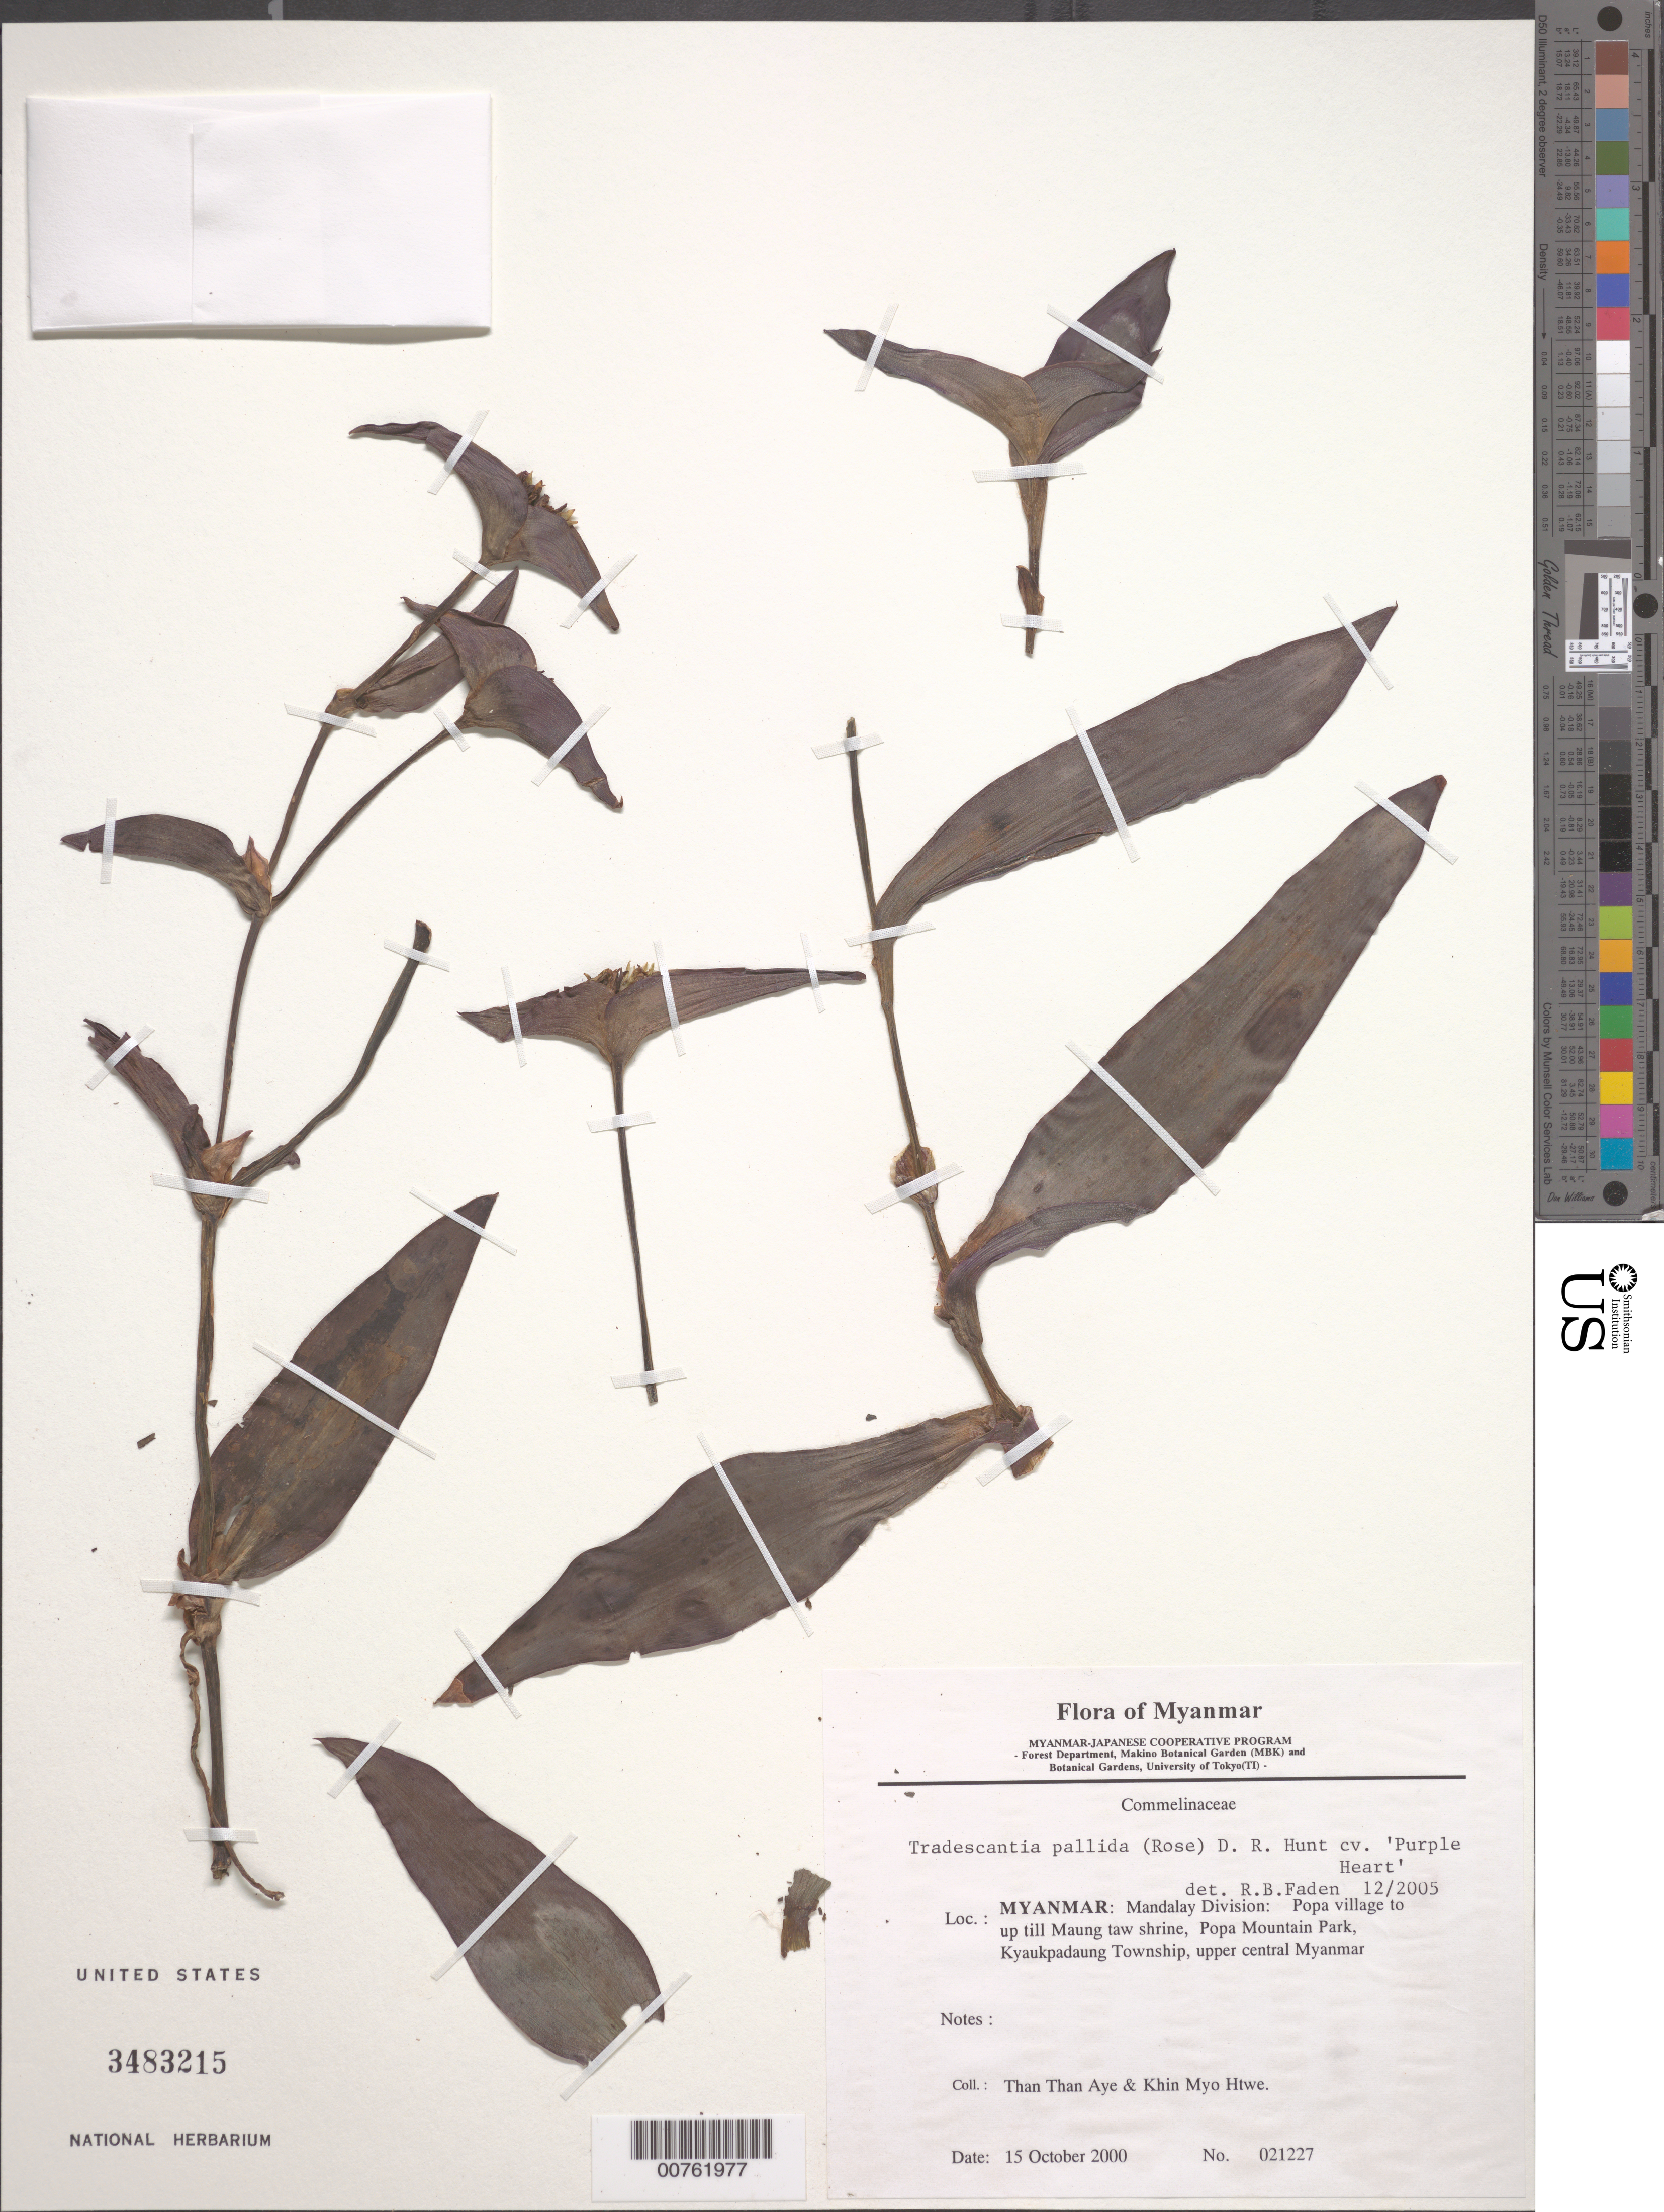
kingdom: Plantae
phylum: Tracheophyta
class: Liliopsida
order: Commelinales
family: Commelinaceae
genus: Tradescantia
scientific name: Tradescantia pallida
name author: (Rose) D.R. Hunt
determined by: Faden, Robert B., (US), Smithsonian Institution - National Museum of Natural History (UNITED STATES)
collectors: T. Aye et al.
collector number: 21227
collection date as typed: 15 Oct 2000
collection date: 2000-10-15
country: Myanmar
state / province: Mandalay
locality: Popa village to up till Maung taw shrine, Popa Mountain Park, Kyaukpadaung Township, central Myanmar.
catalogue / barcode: US 3483215